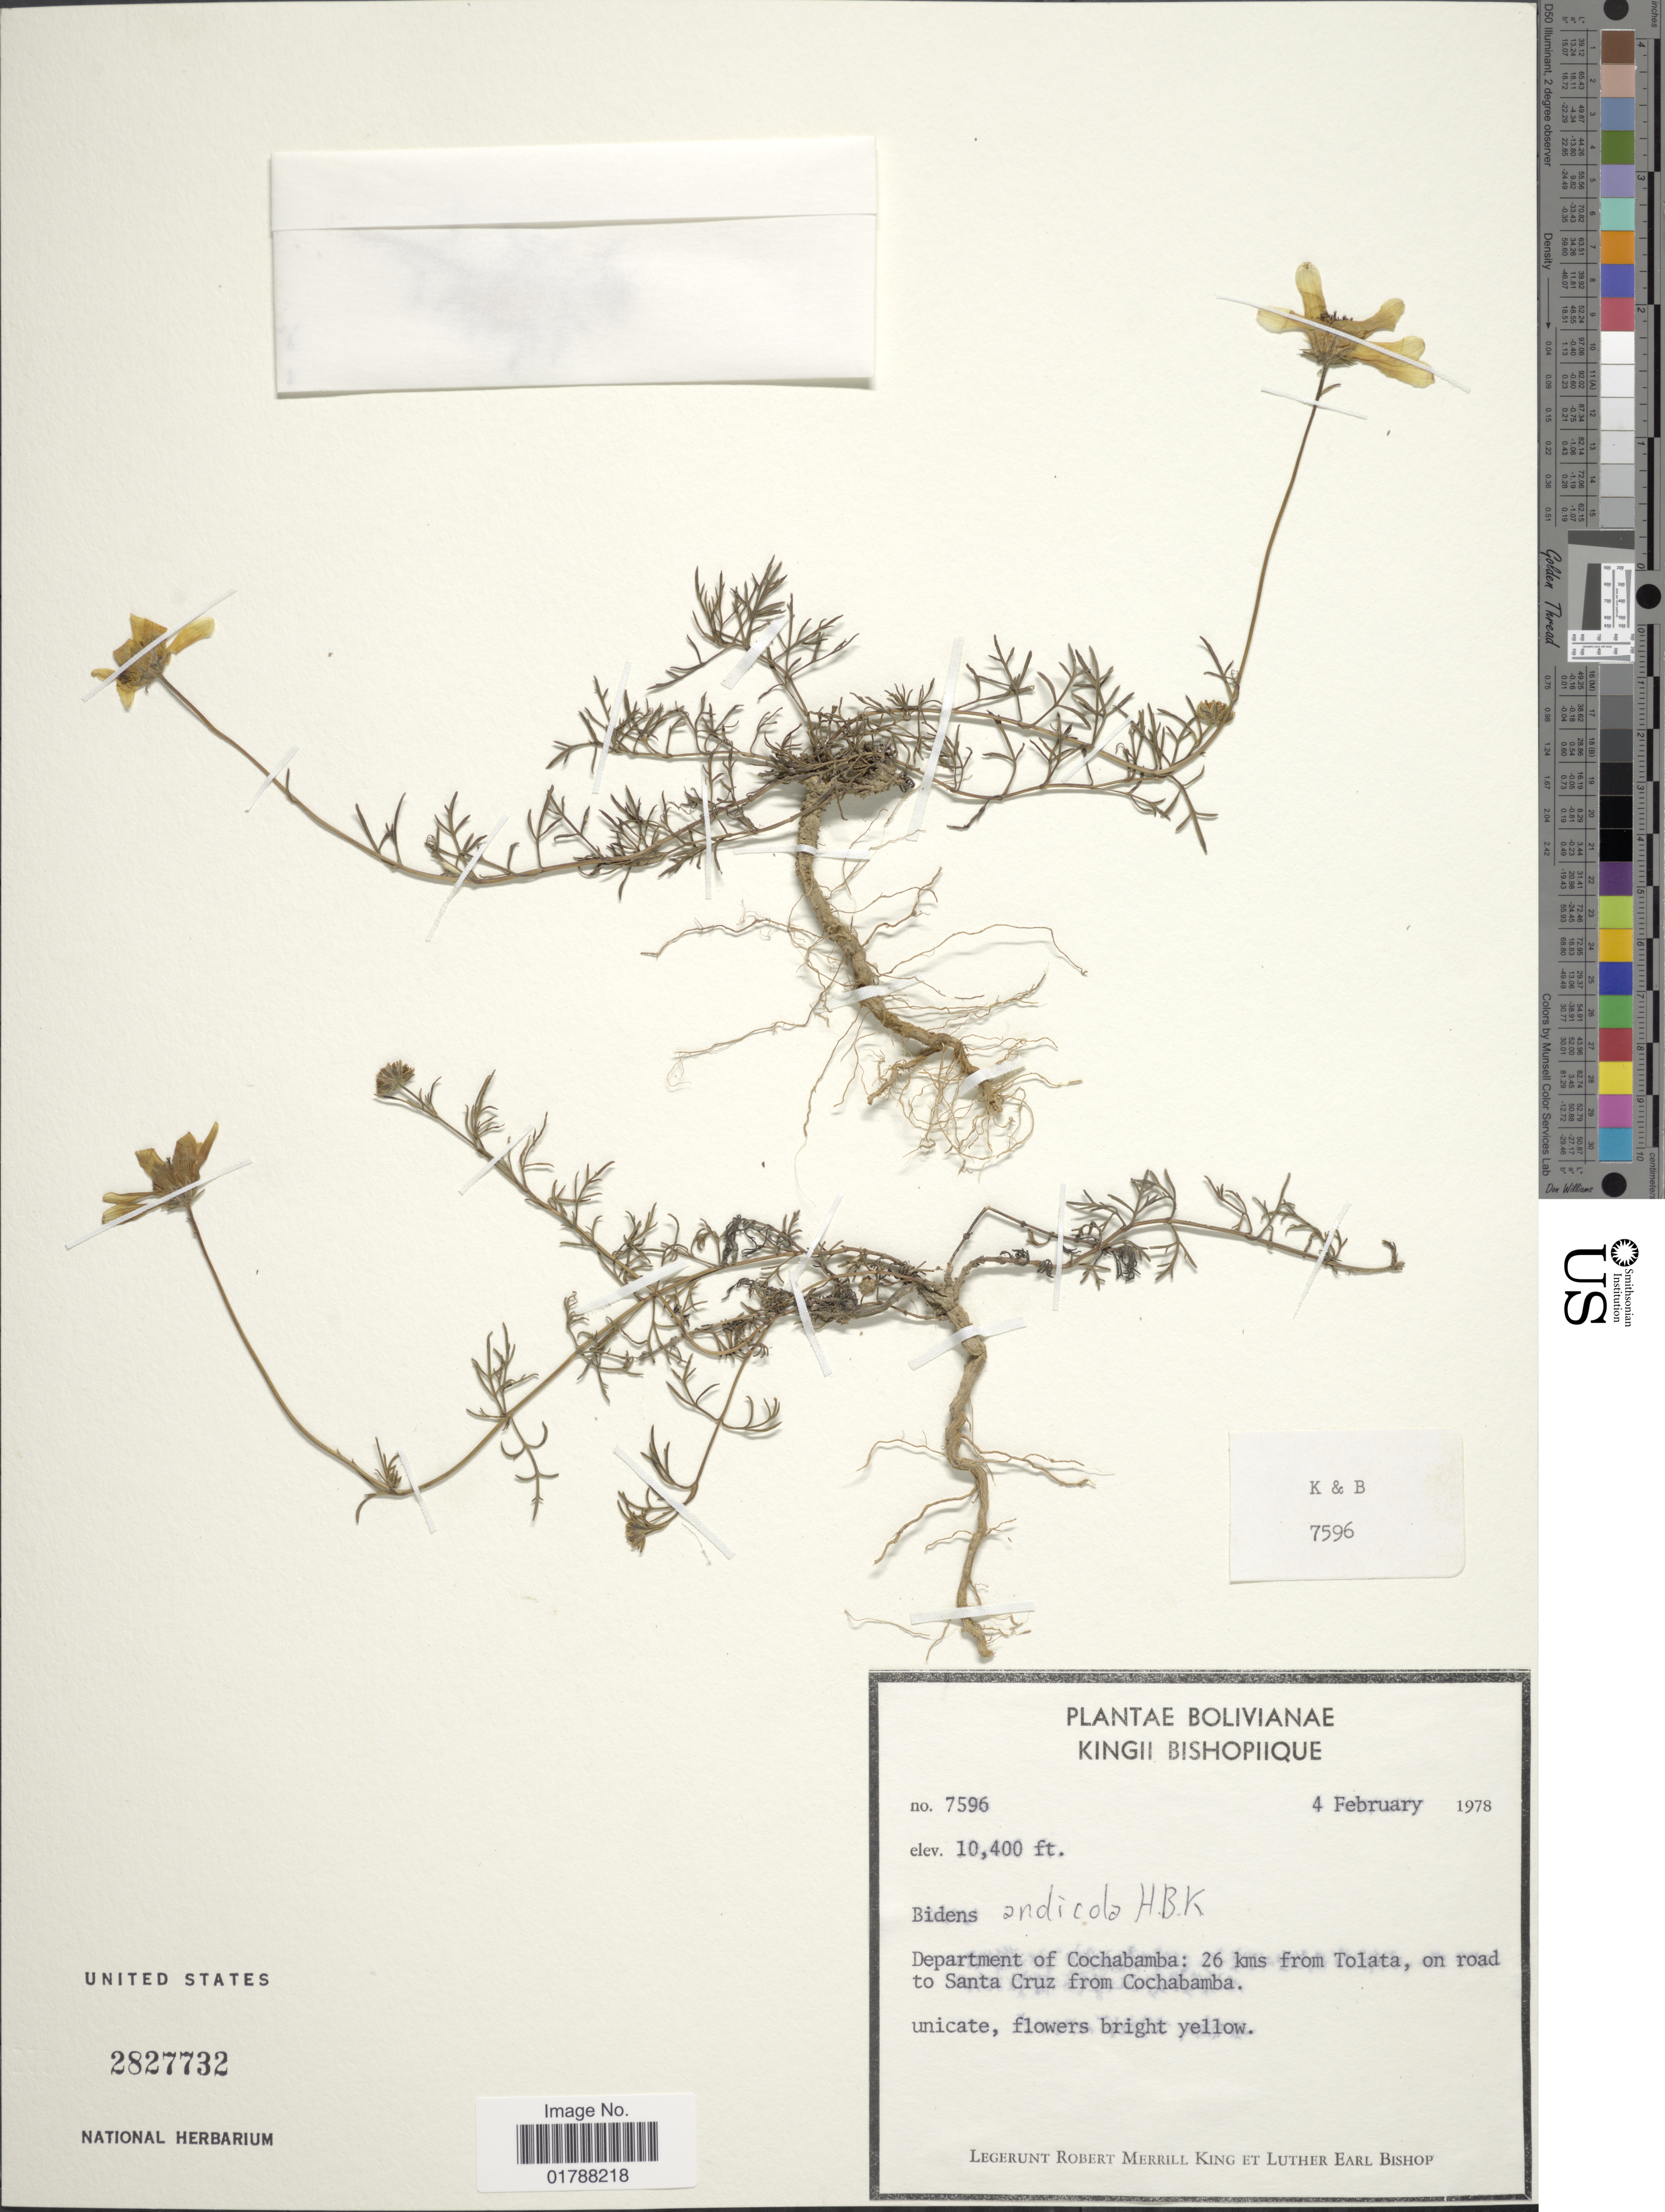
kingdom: Plantae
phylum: Tracheophyta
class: Magnoliopsida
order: Asterales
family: Asteraceae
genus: Bidens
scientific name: Bidens andicola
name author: Kunth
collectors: R. M. King & L. E. Bishop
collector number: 7596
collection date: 1978-02-04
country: Bolivia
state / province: Cochabamba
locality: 26 kms from Tolata, on road to Santa Cruz from Cochabamba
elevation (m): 3170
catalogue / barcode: US 2827732